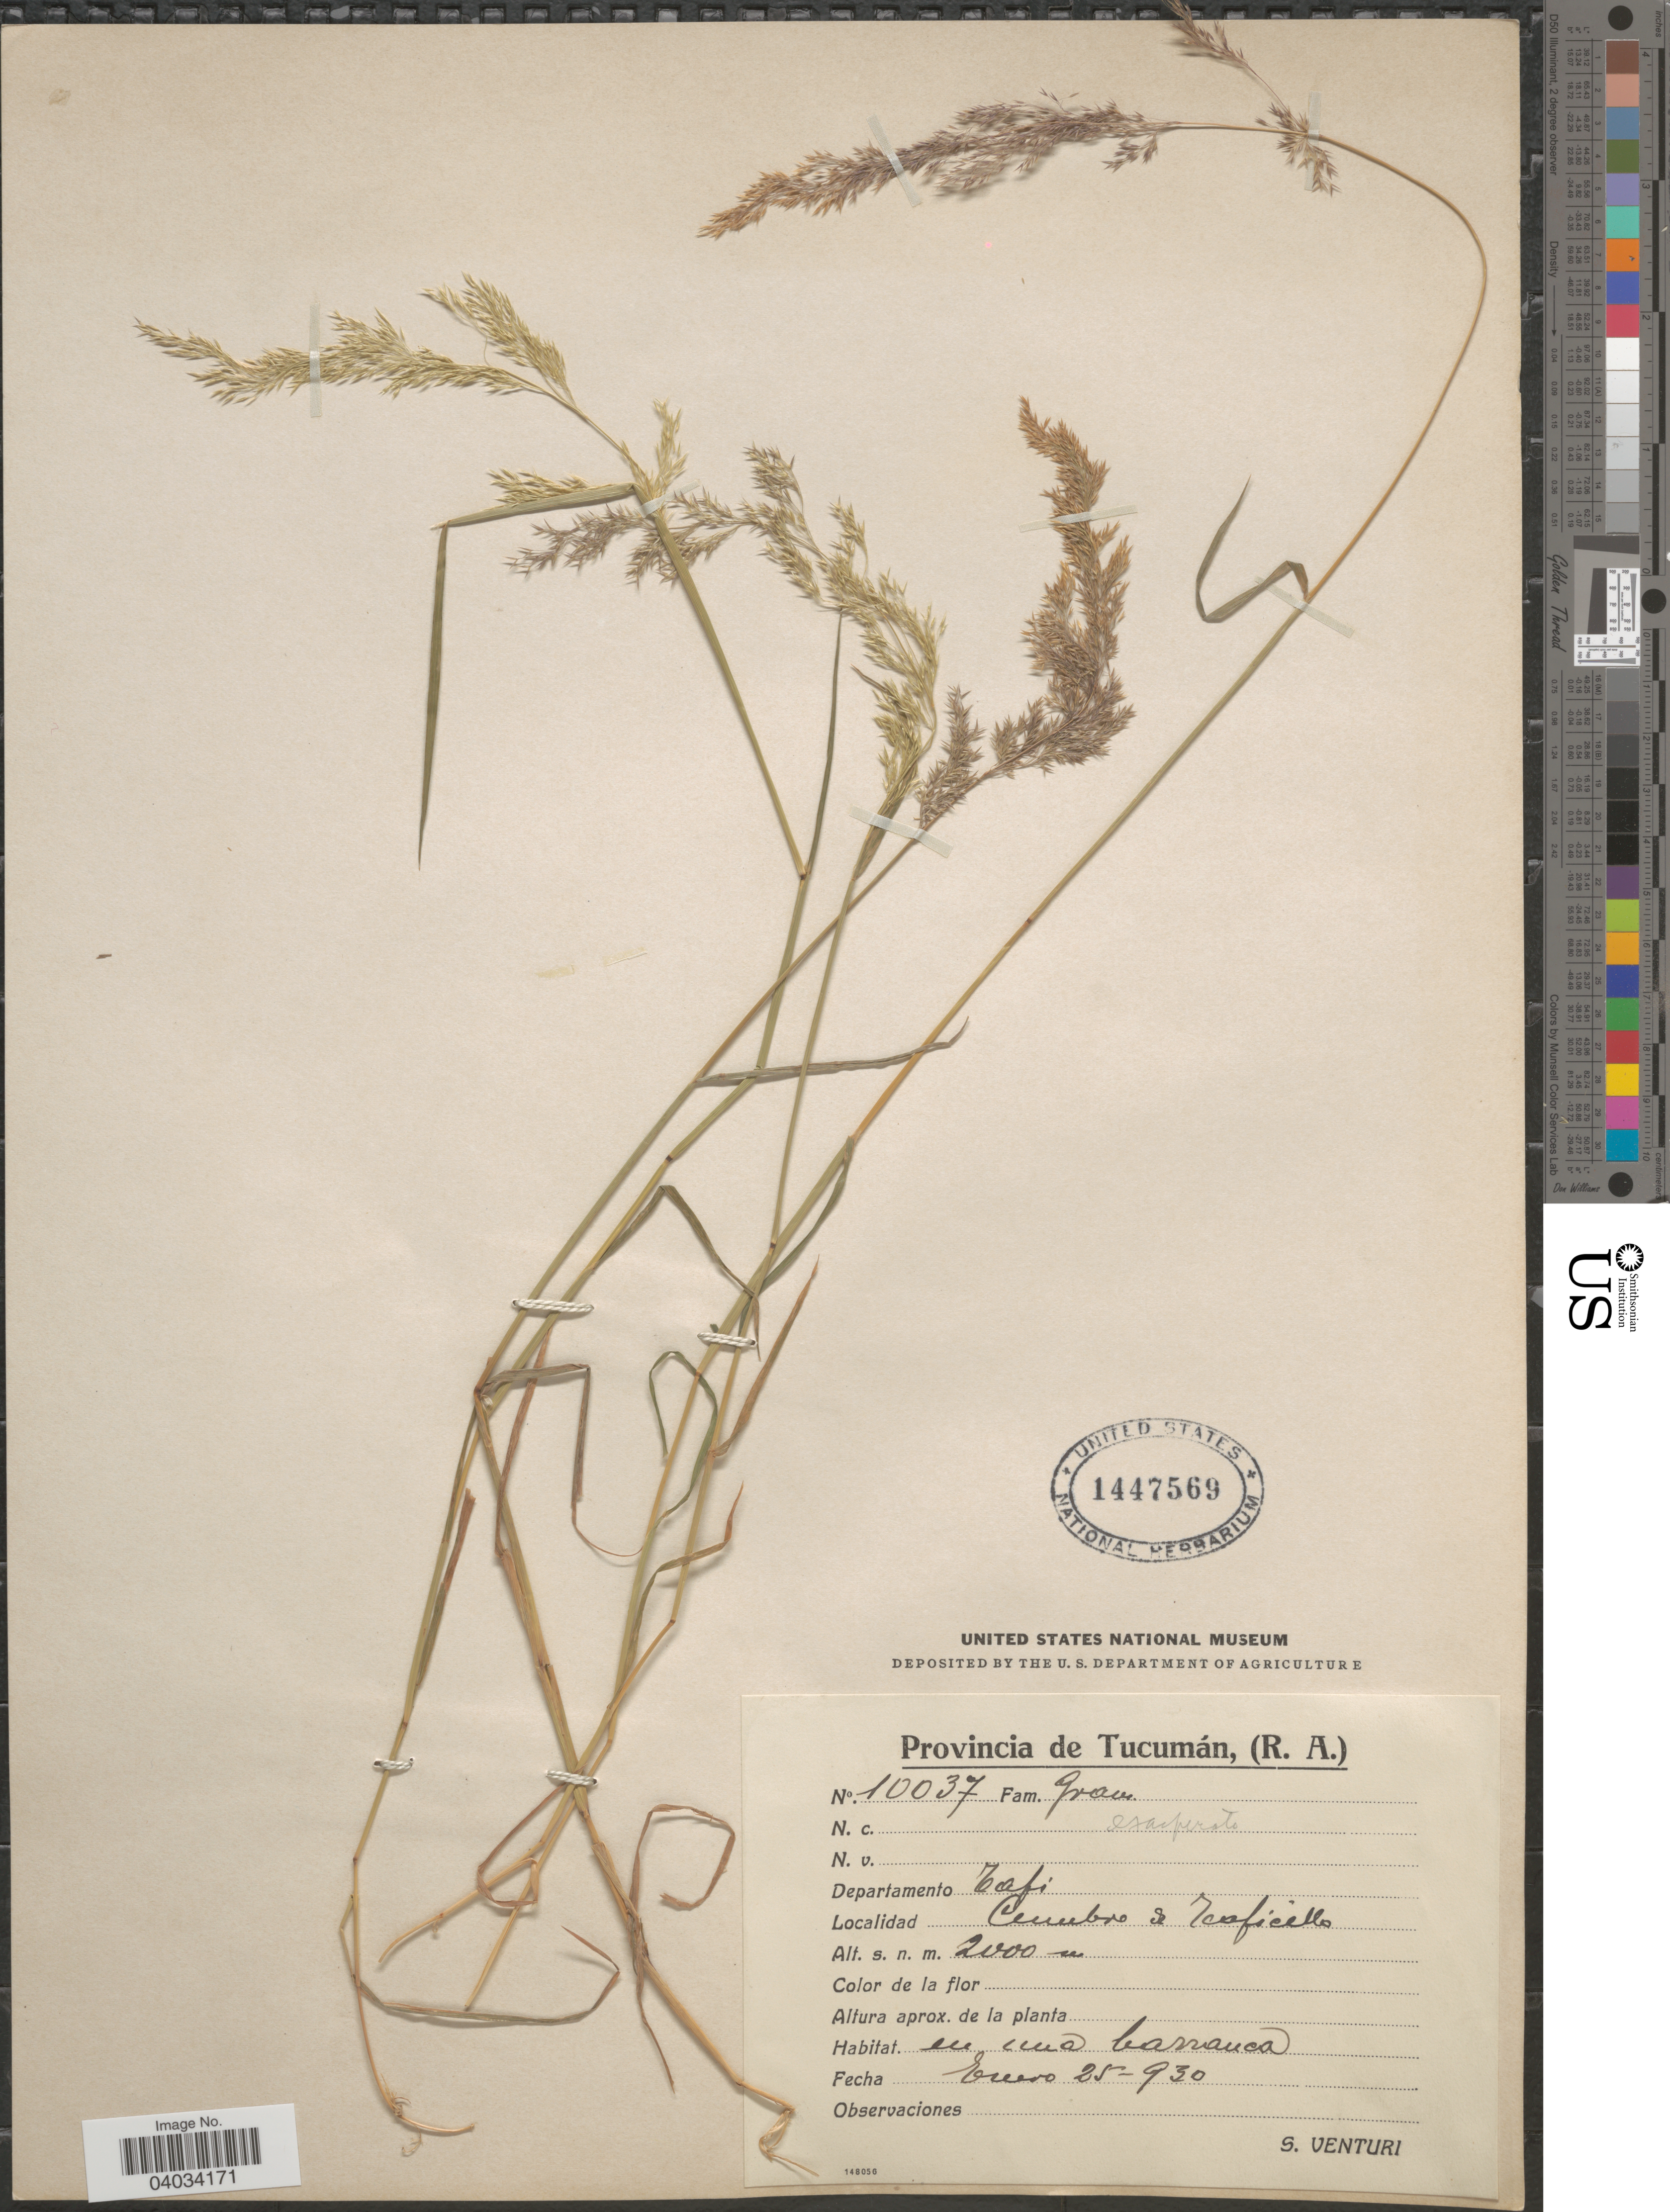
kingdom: Plantae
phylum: Tracheophyta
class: Liliopsida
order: Poales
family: Poaceae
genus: Polypogon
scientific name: Polypogon exasperatus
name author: (Trin.) Renvoize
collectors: S. Venturi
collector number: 10037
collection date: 1930-01-25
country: Argentina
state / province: Tucuman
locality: Departamento Tafí. Cumbre de Taficillo.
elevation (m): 2000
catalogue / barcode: US 1447569